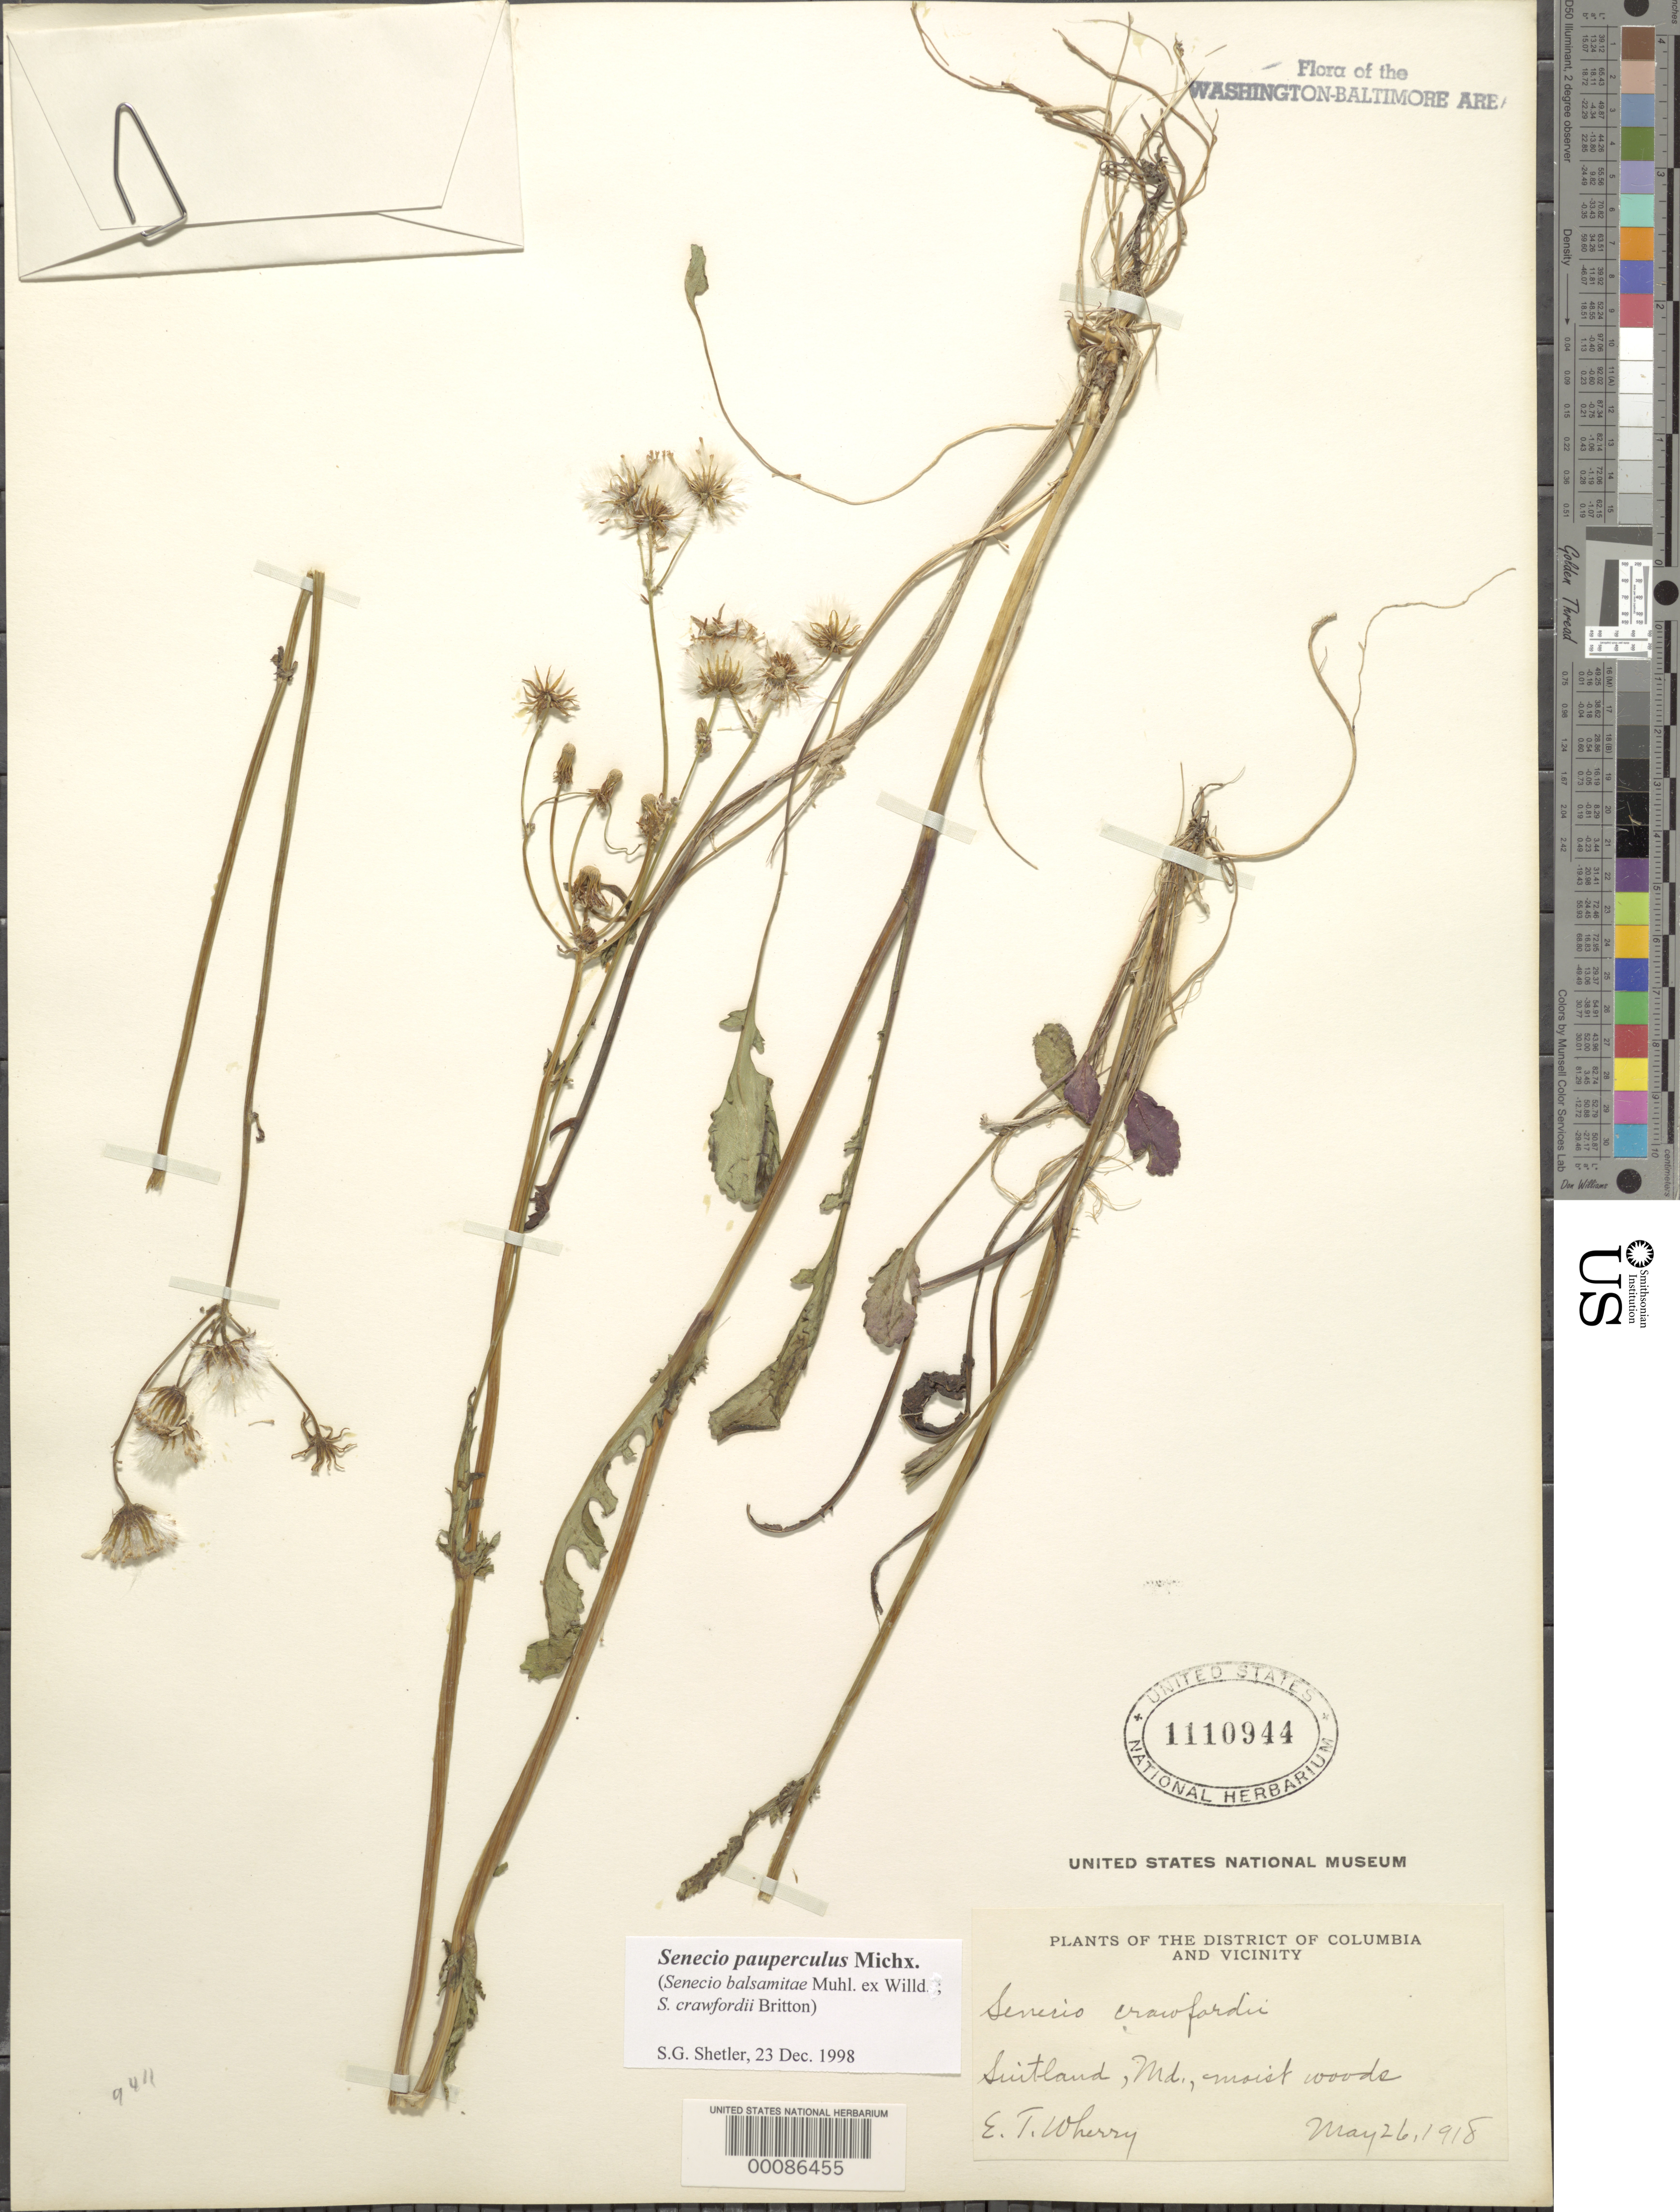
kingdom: Plantae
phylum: Tracheophyta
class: Magnoliopsida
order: Asterales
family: Asteraceae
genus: Packera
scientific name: Packera paupercula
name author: (Michx.) Á. Löve & D. Löve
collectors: E. T. Wherry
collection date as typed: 26 May 1918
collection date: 1918-05-26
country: United States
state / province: Maryland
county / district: Prince George's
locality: Suitland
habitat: Moist woods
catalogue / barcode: US 1110944